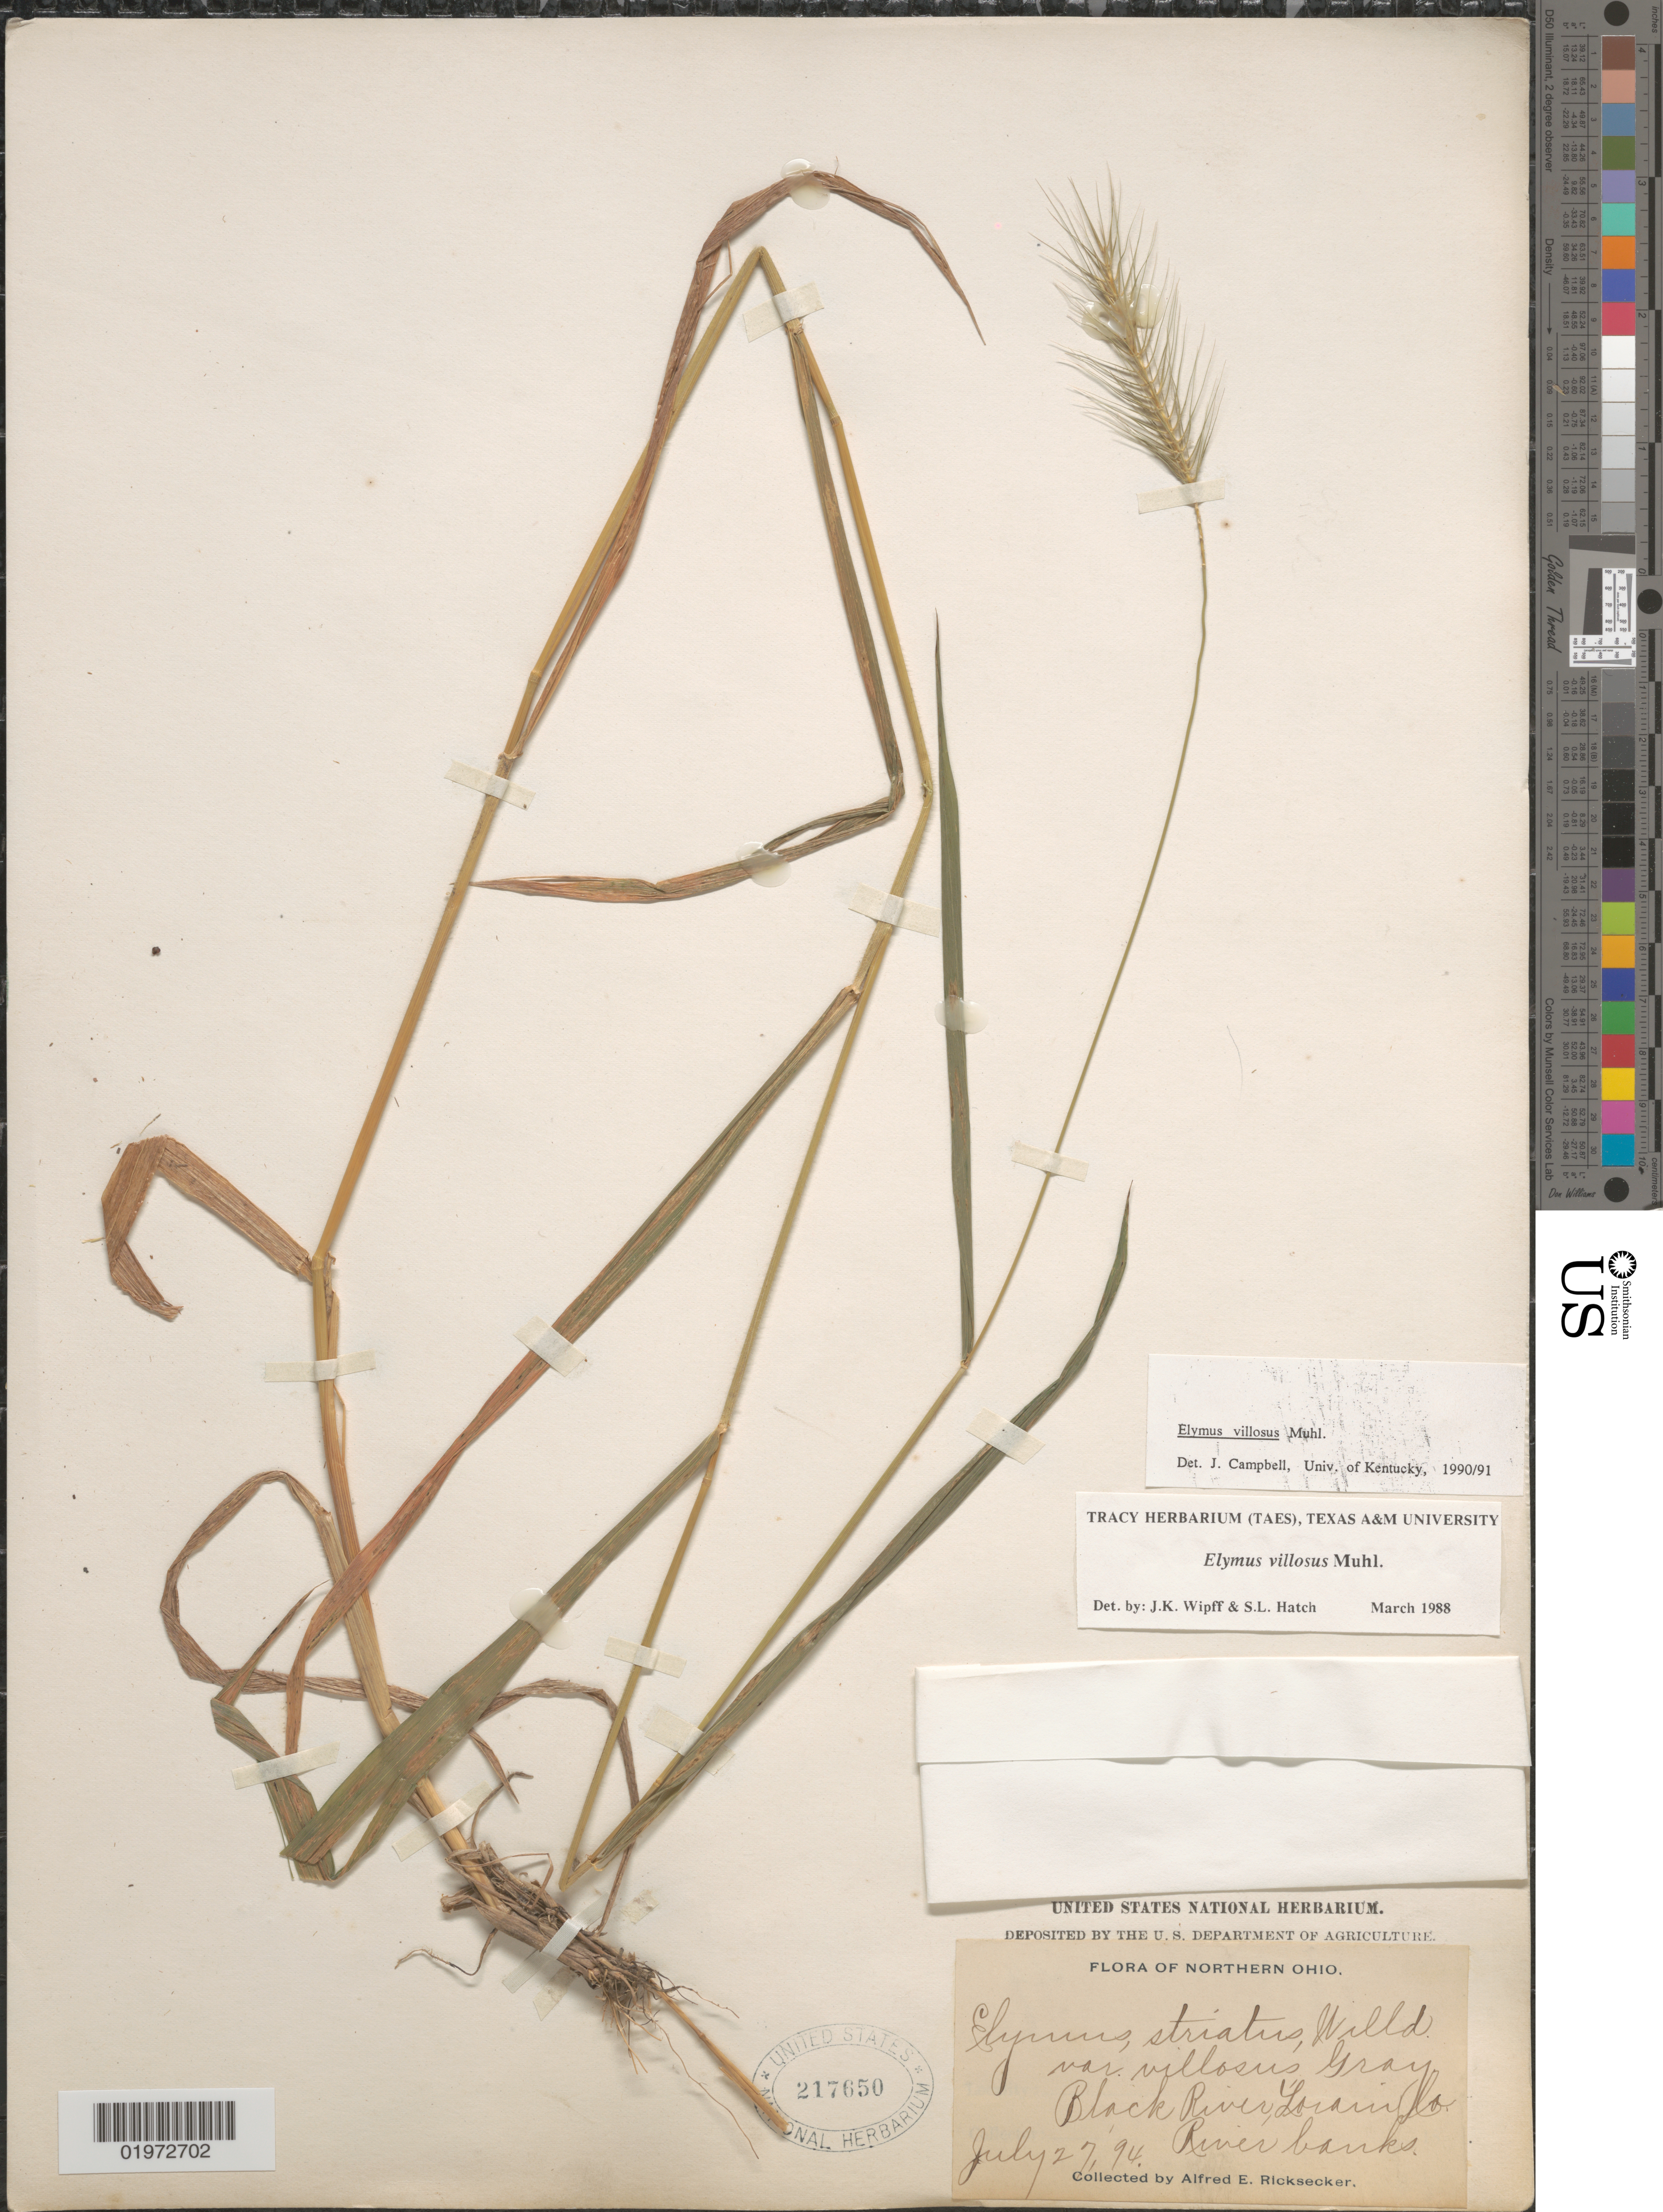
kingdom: Plantae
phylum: Tracheophyta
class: Liliopsida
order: Poales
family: Poaceae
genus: Elymus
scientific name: Elymus villosus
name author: Muhl. ex Willd.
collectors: A. E. Ricksecker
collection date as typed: Transcribed d/m/y: 27/7/94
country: United States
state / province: Ohio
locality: Northern Ohio. Black River, Lorain Co. River banks.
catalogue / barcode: US 217650